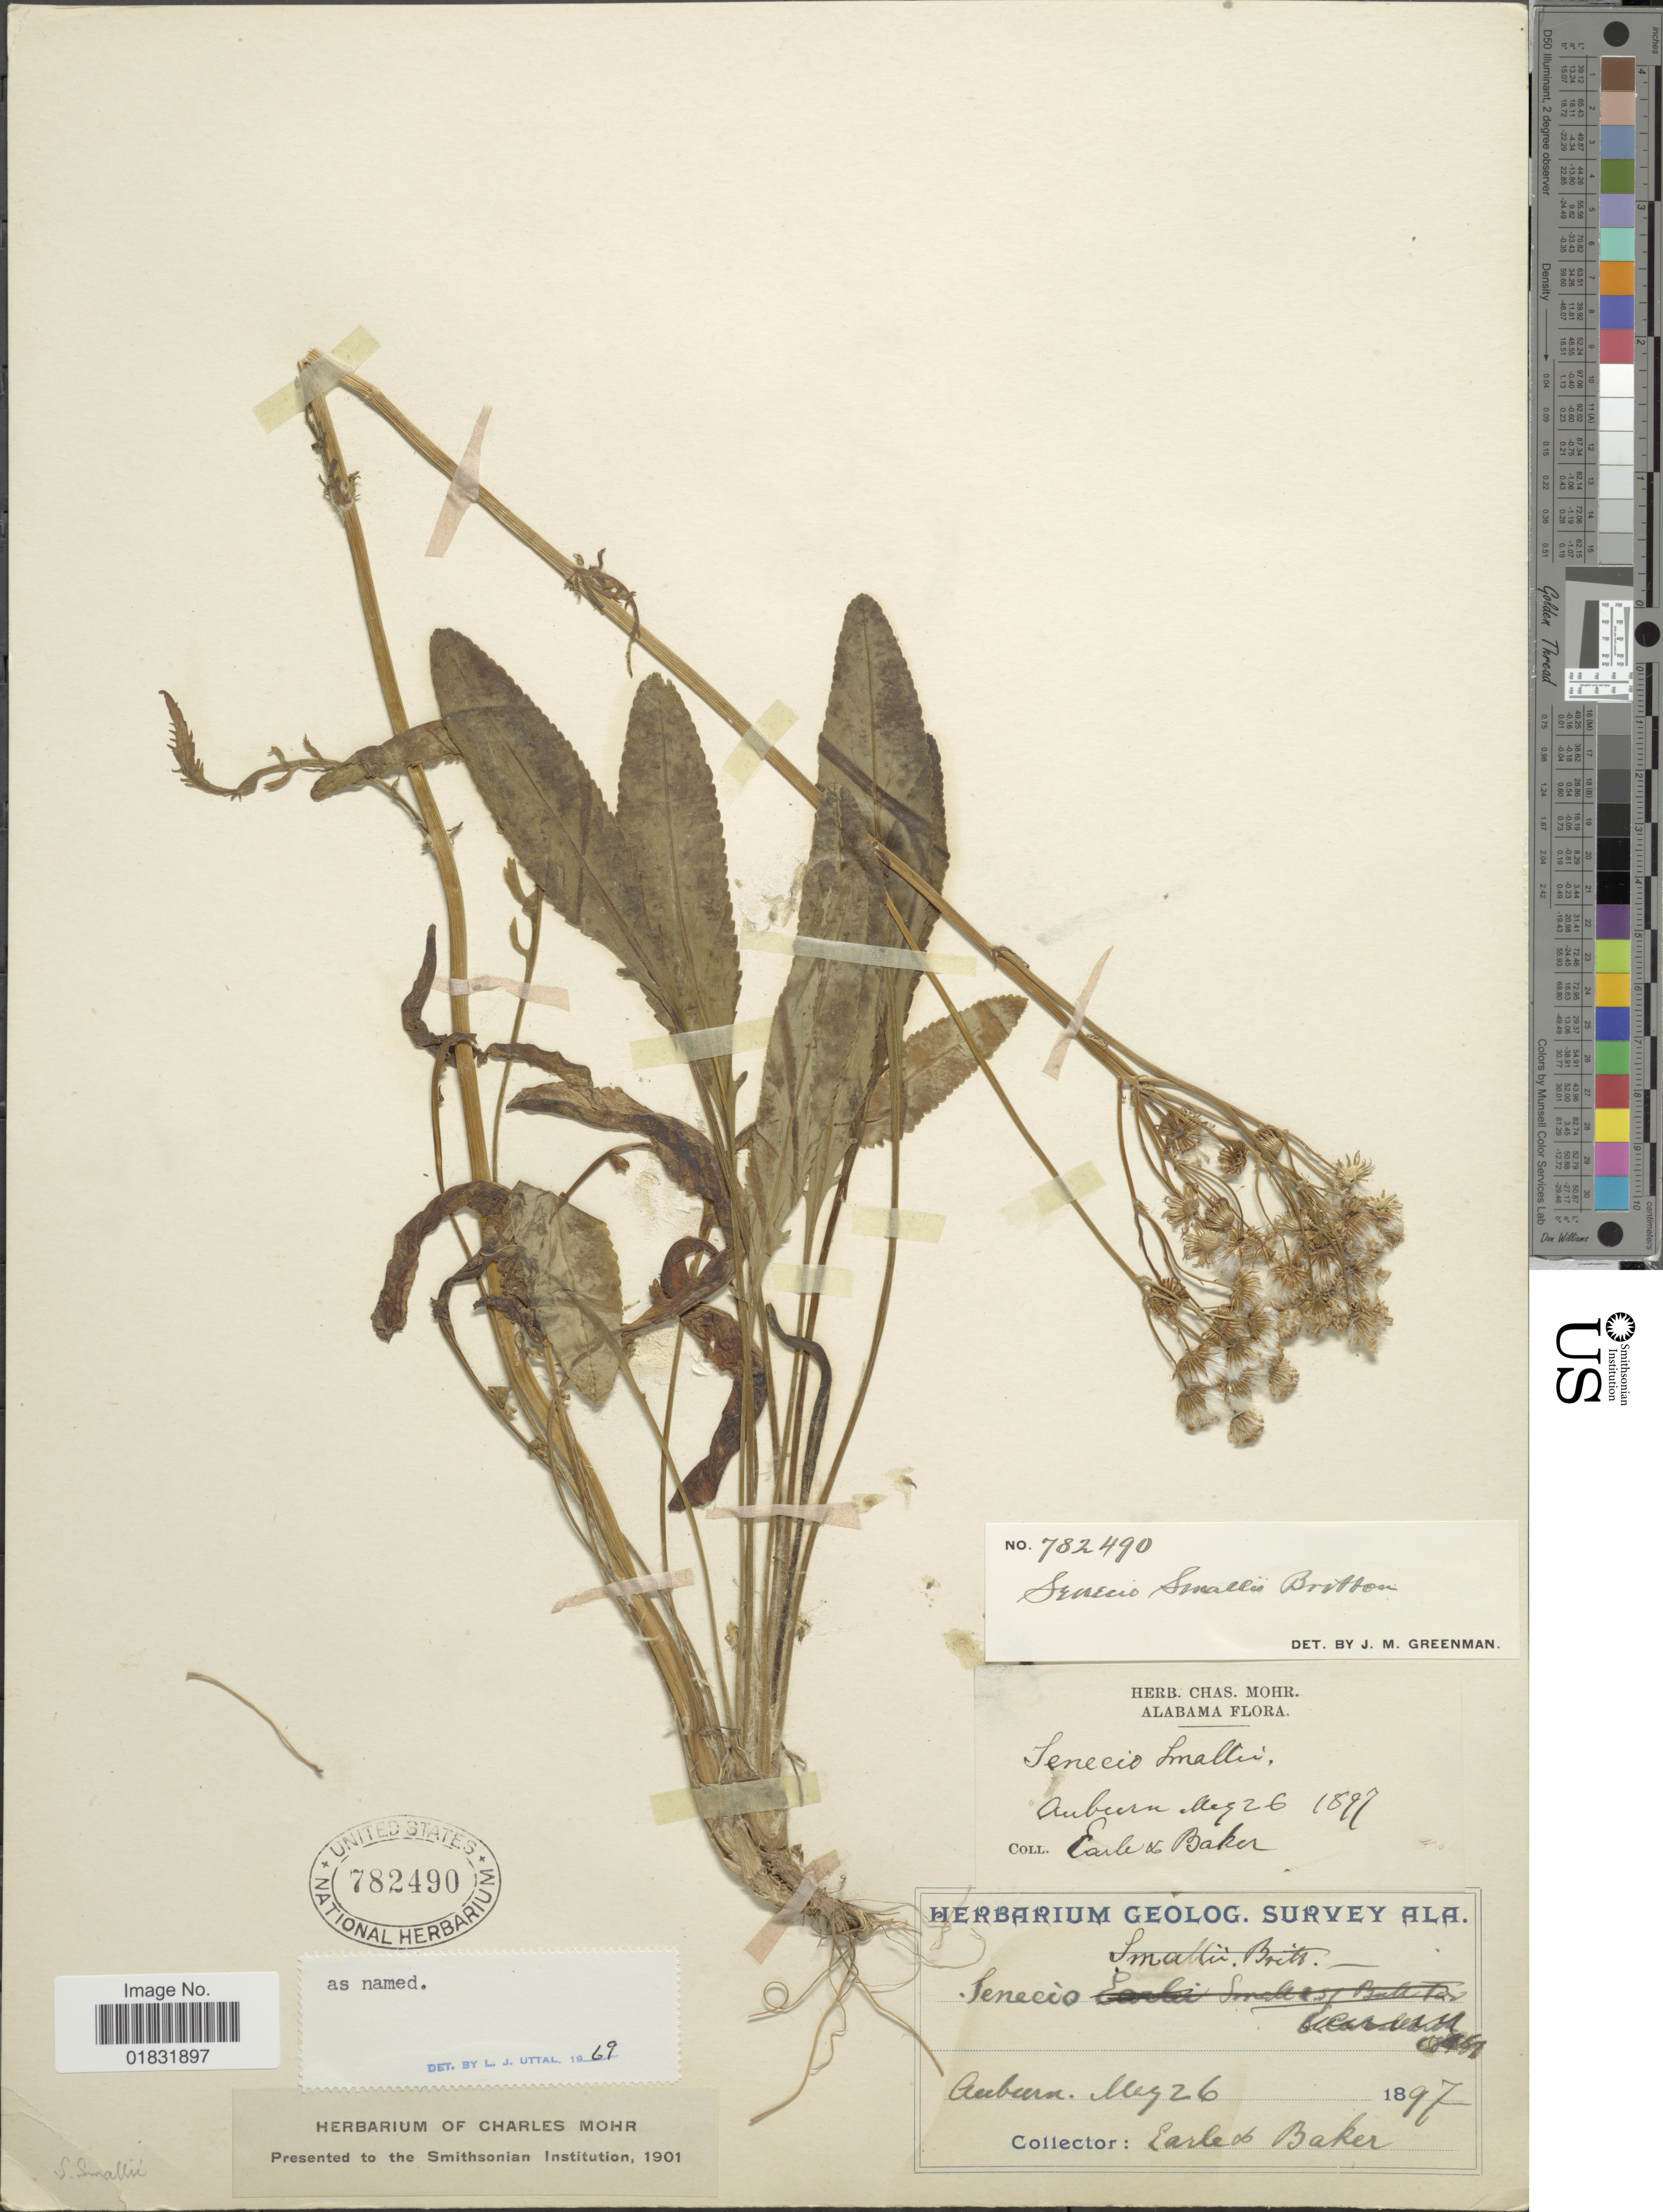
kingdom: Plantae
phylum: Tracheophyta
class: Magnoliopsida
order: Asterales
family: Asteraceae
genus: Packera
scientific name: Packera smallii Britton comb ined.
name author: Britton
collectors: -. Earle & -- Baker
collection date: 1897-05-26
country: United States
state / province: Alabama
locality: Auburn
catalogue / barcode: US 782490